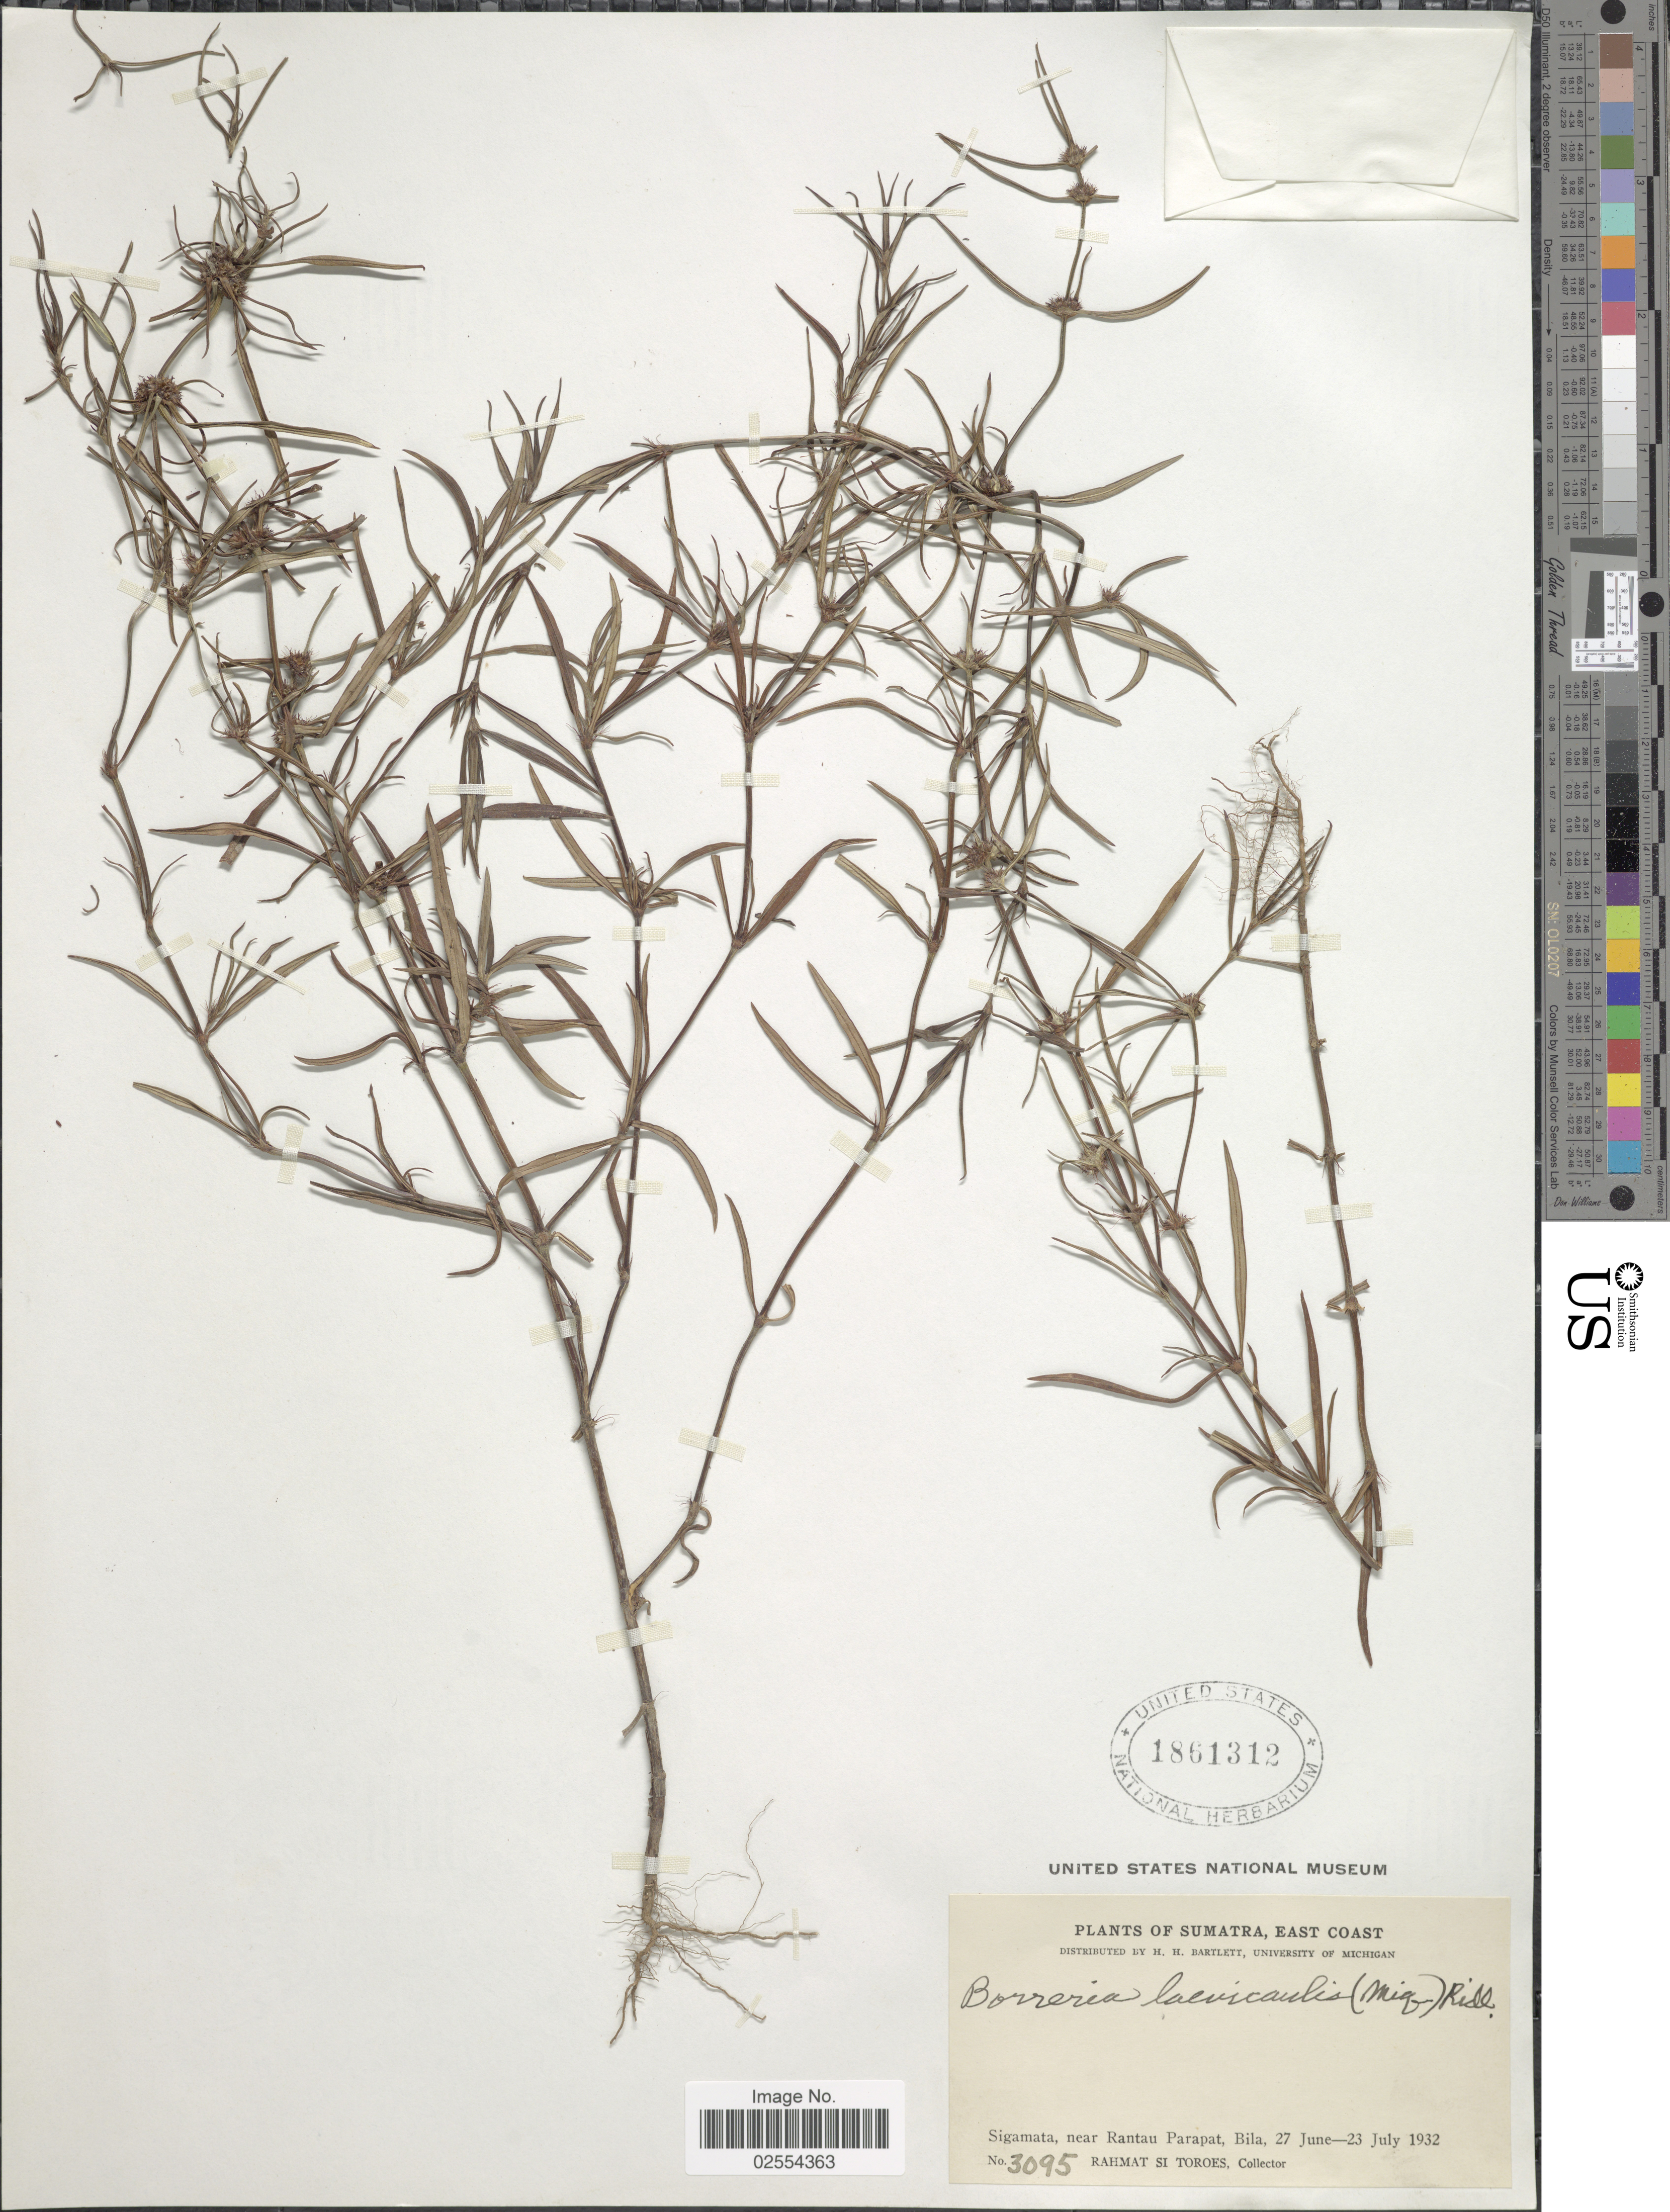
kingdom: Plantae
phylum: Tracheophyta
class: Magnoliopsida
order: Gentianales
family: Rubiaceae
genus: Spermacoce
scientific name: Spermacoce laevicaulis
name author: Miq.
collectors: Rahmat Si Boeea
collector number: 3095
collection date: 1932-06-27/1932-07-23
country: Indonesia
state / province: Sumatra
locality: East Coast, Sigamata, near Rantau Parapat, Bila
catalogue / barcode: US 1861312